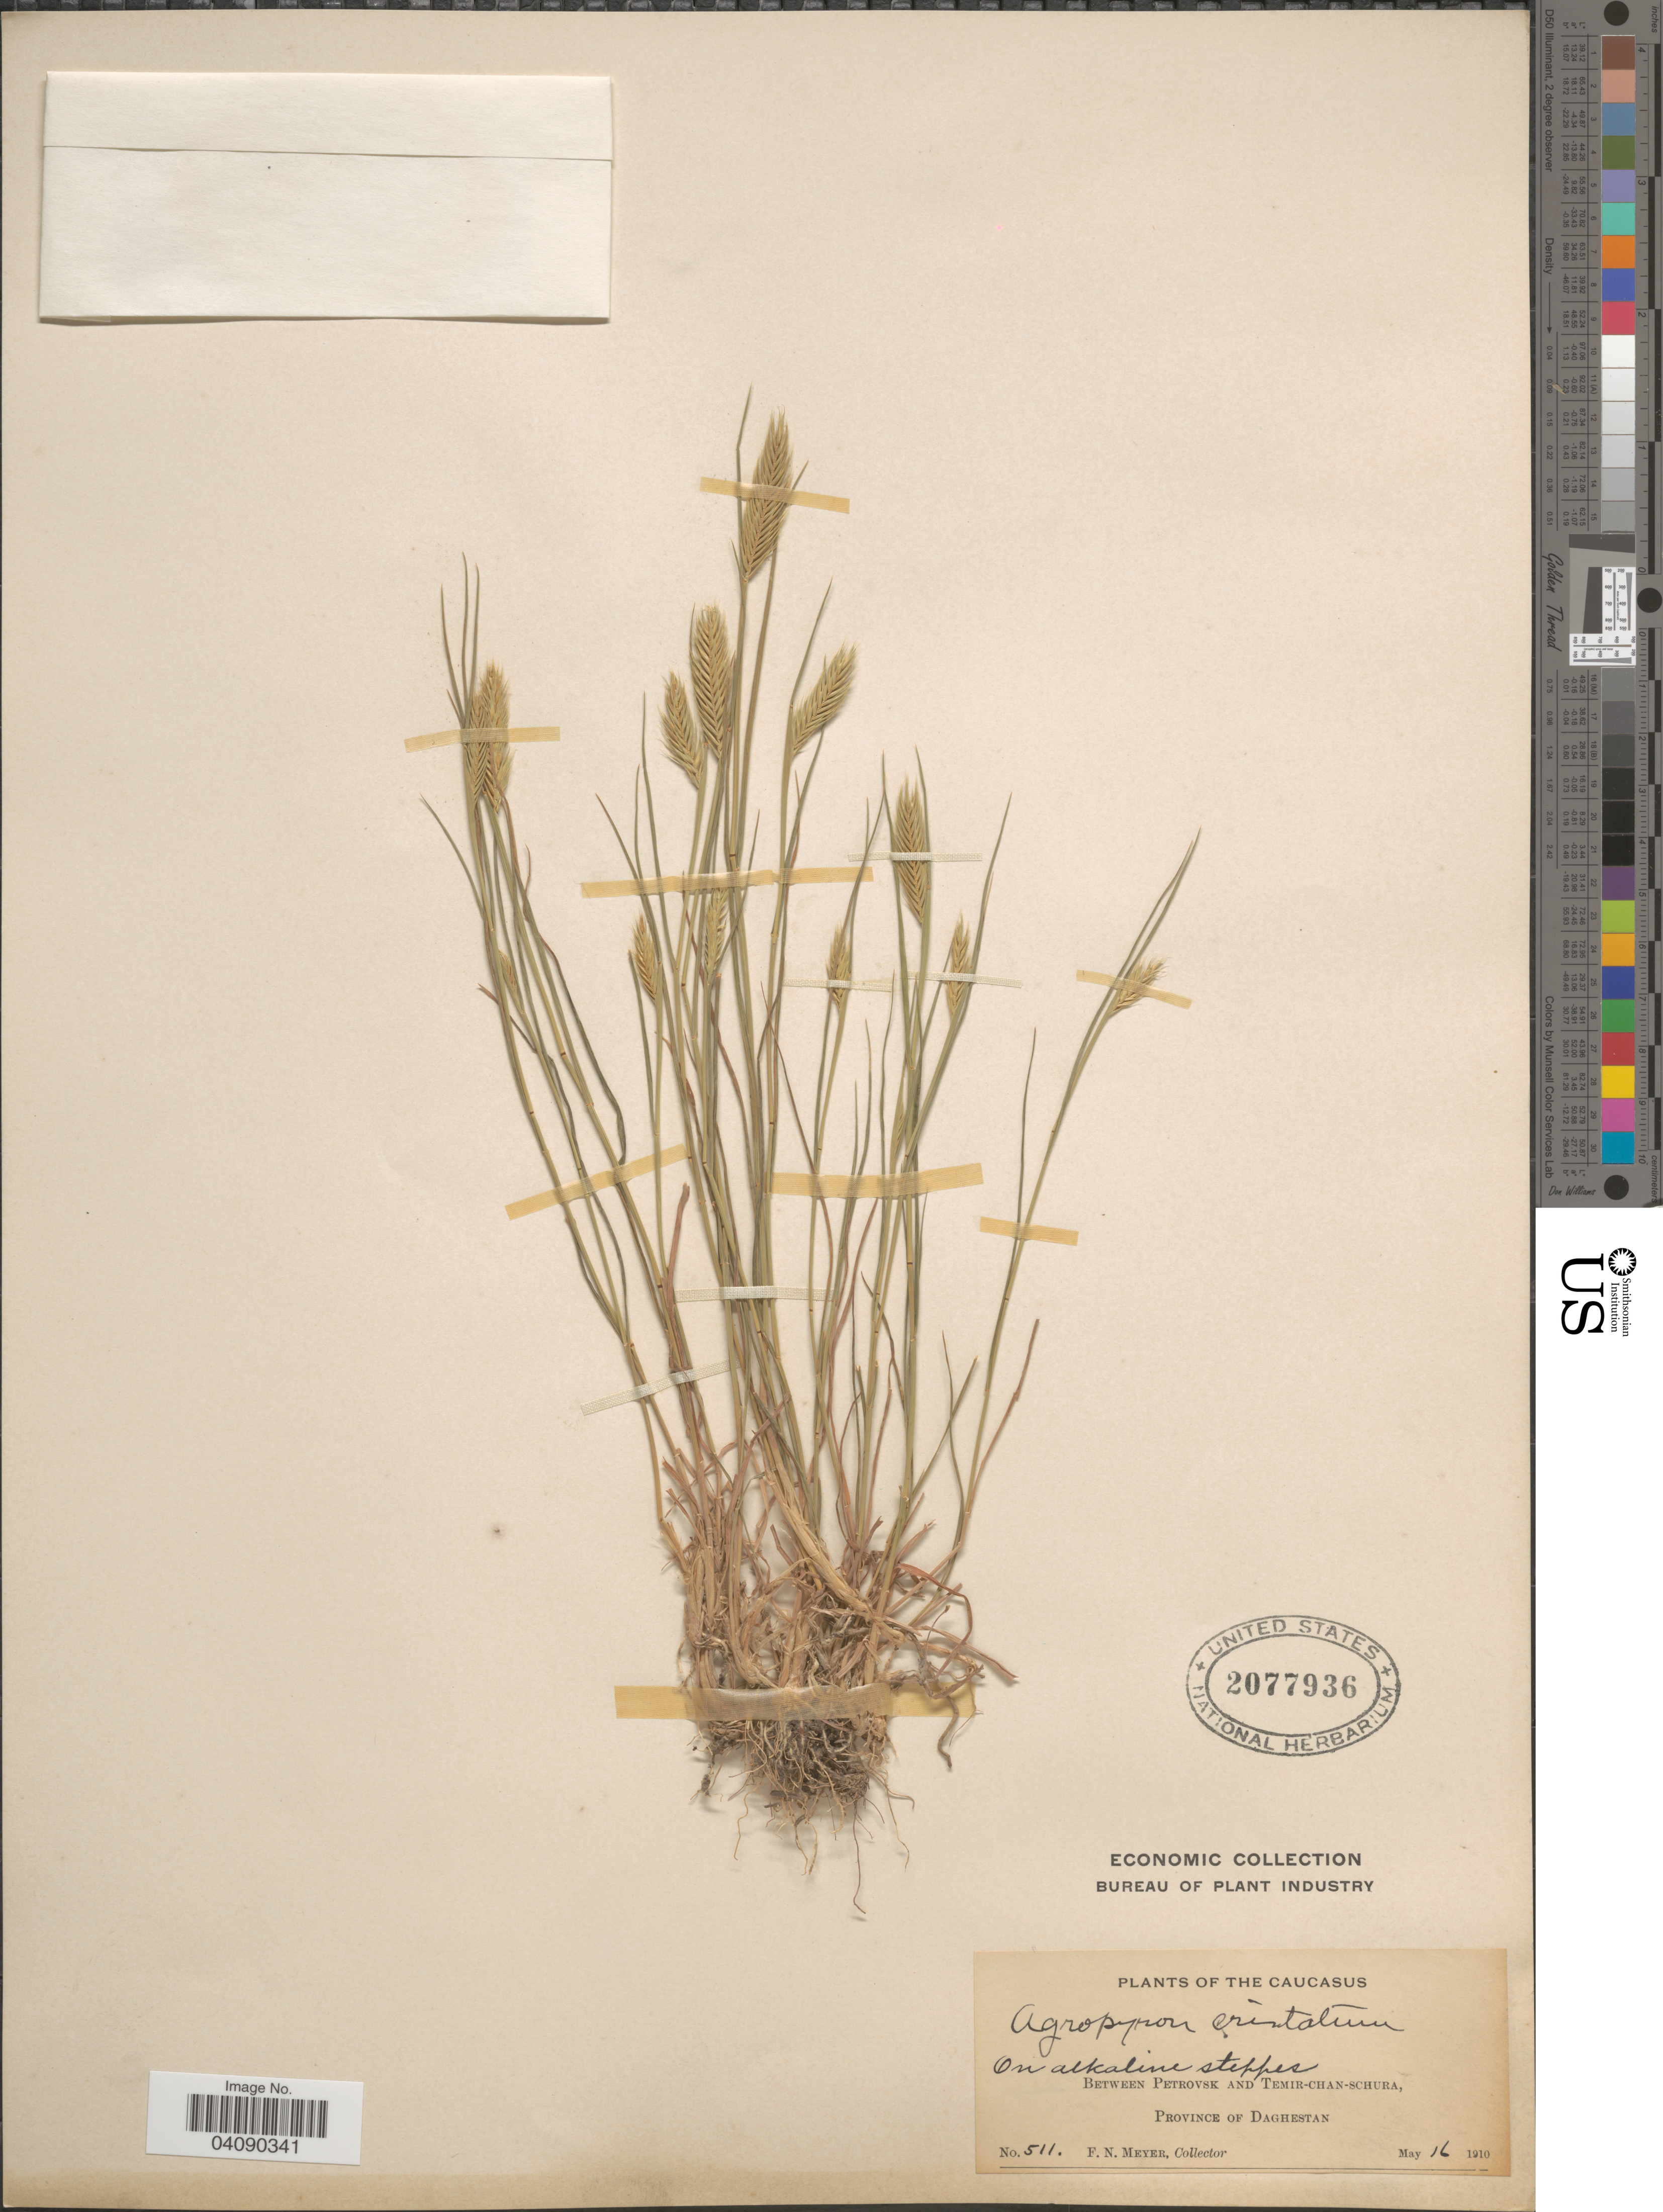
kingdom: Plantae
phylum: Tracheophyta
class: Liliopsida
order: Poales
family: Poaceae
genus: Agropyron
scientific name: Agropyron cristatum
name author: (L.) Gaertn.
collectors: F. N. Meyer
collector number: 511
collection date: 1910-05-16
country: Russian Federation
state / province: Dagestan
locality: Caucasus. On alkaline steppes. Between Petrovsk and Temir-Chan-Schura. Province of Daghestan.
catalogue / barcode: US 2077936